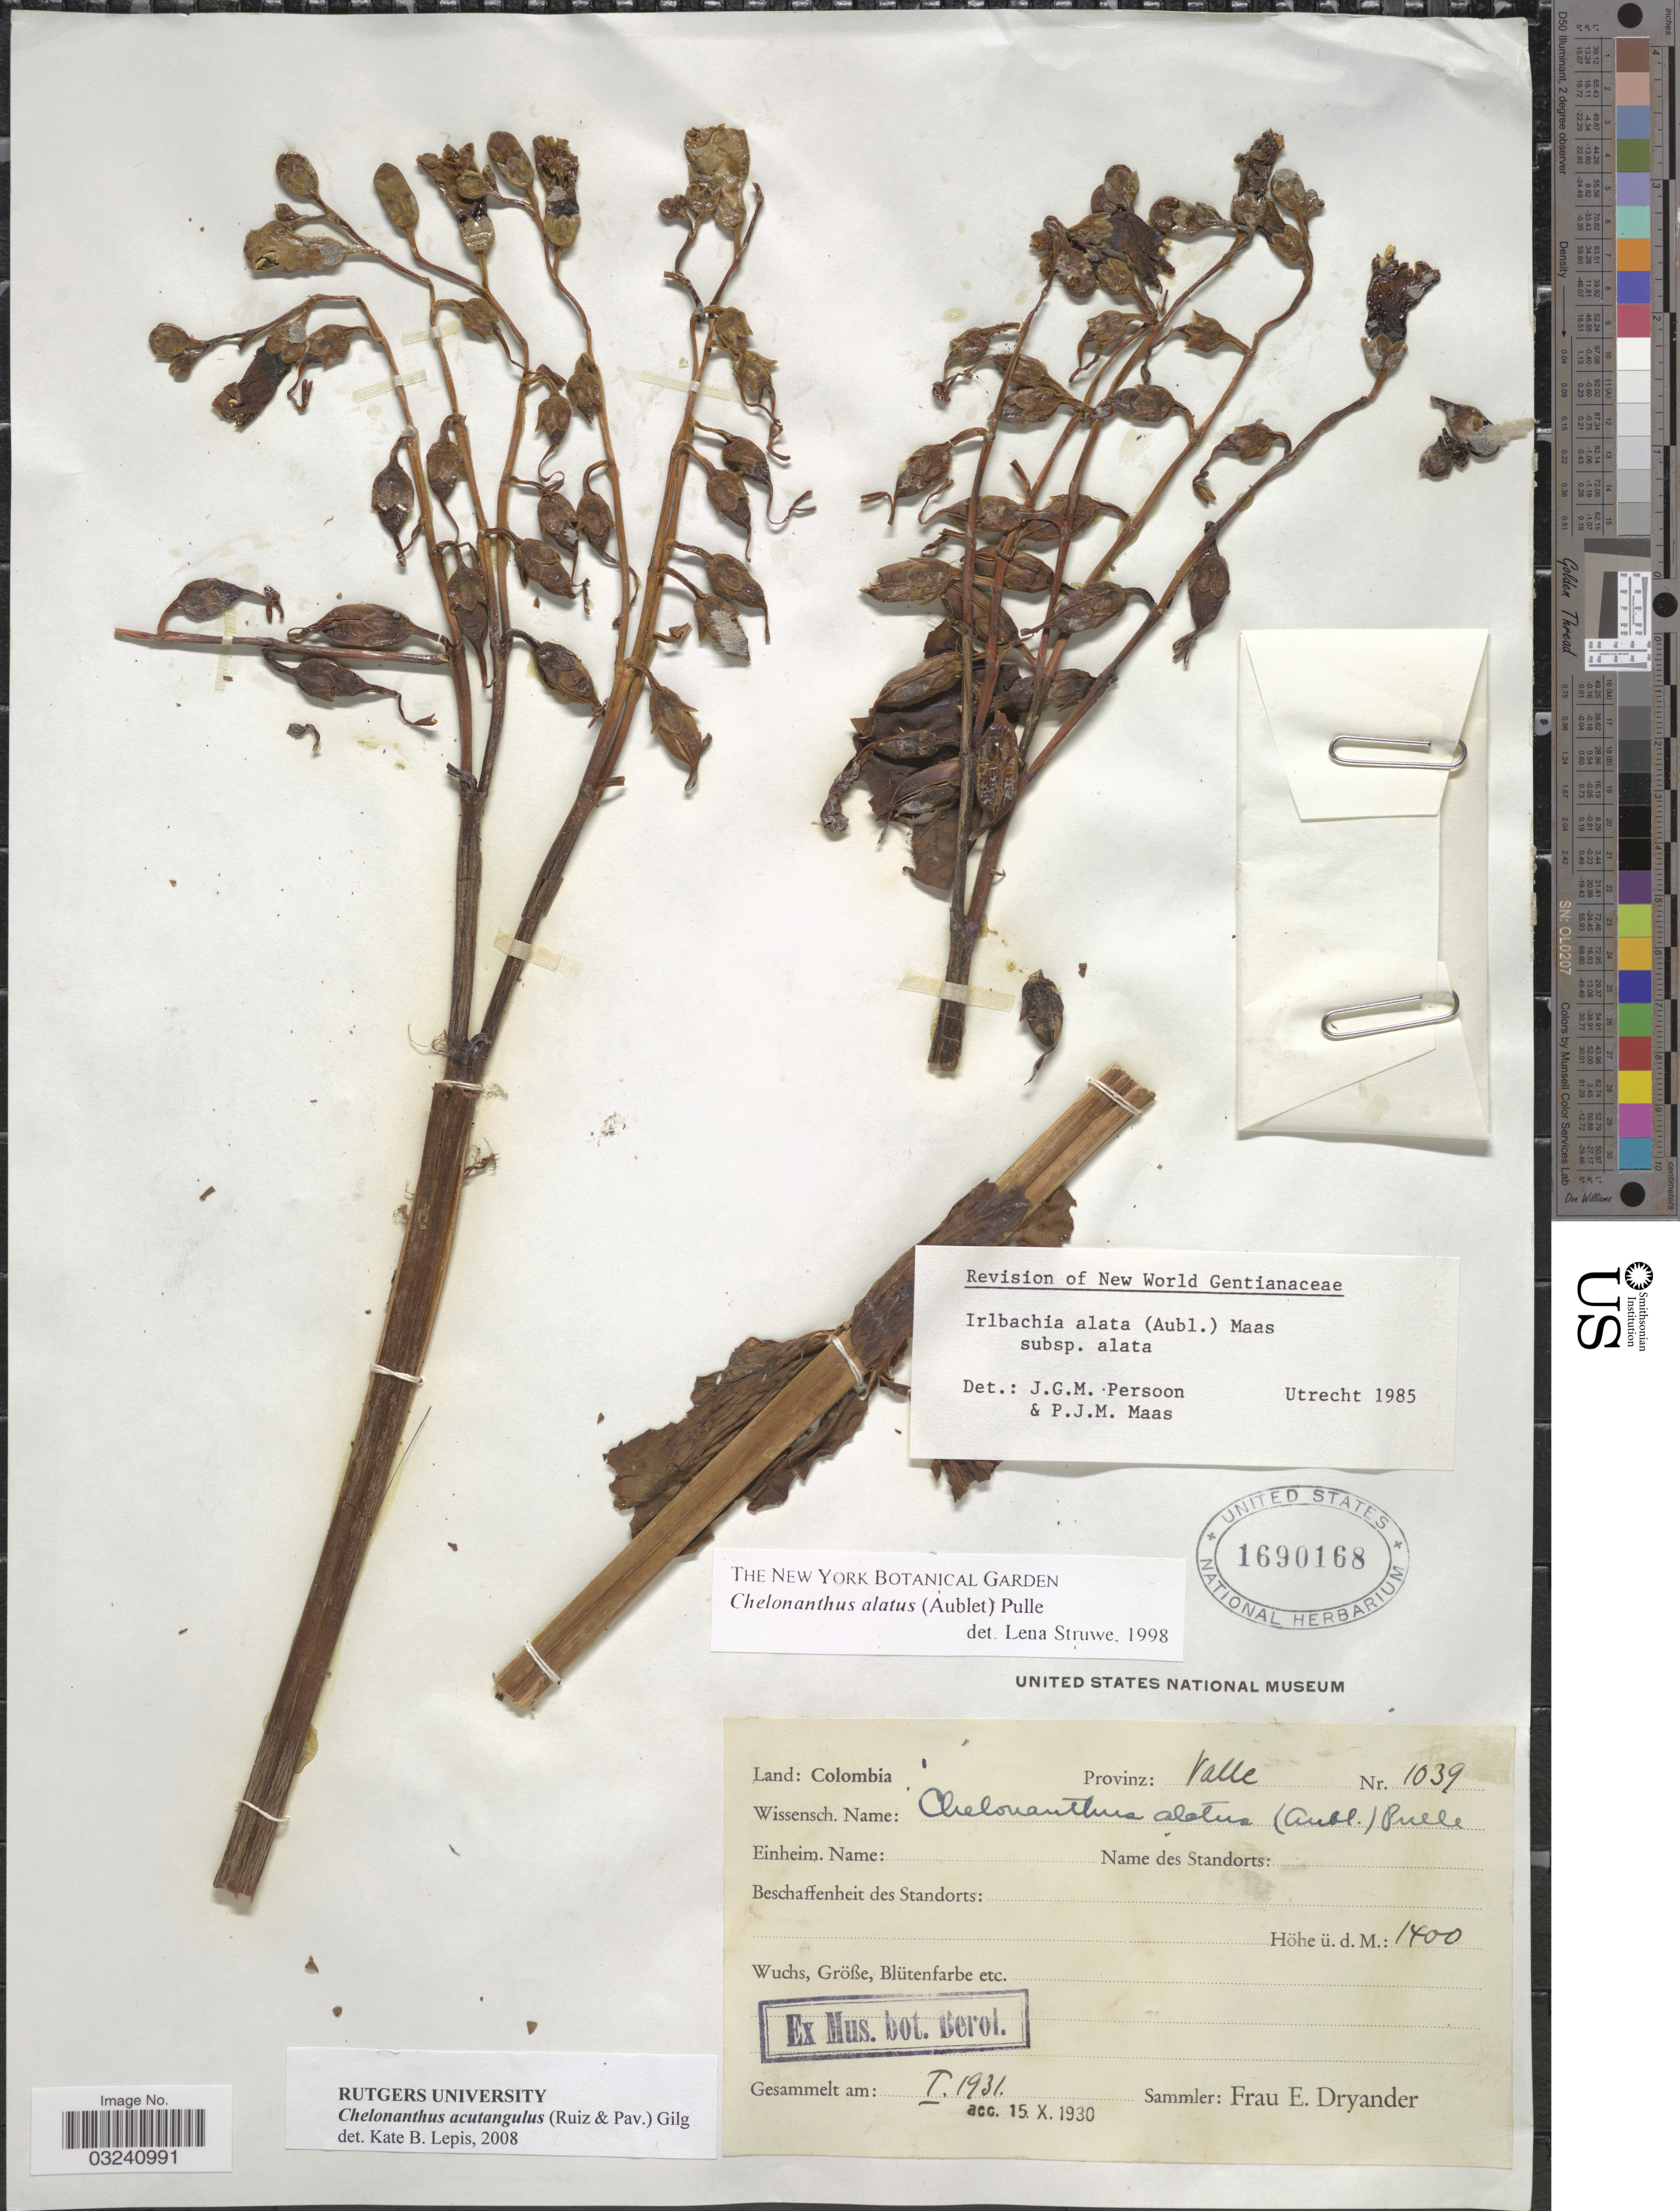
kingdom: Plantae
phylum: Tracheophyta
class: Magnoliopsida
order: Gentianales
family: Gentianaceae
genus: Chelonanthus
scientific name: Chelonanthus acutangulus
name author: (Ruiz & Pav.) Gilg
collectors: F. Dryander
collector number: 1039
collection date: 1931-01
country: Colombia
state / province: Valle del Cauca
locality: Provinz: Valle.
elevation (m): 1400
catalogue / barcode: US 1690168